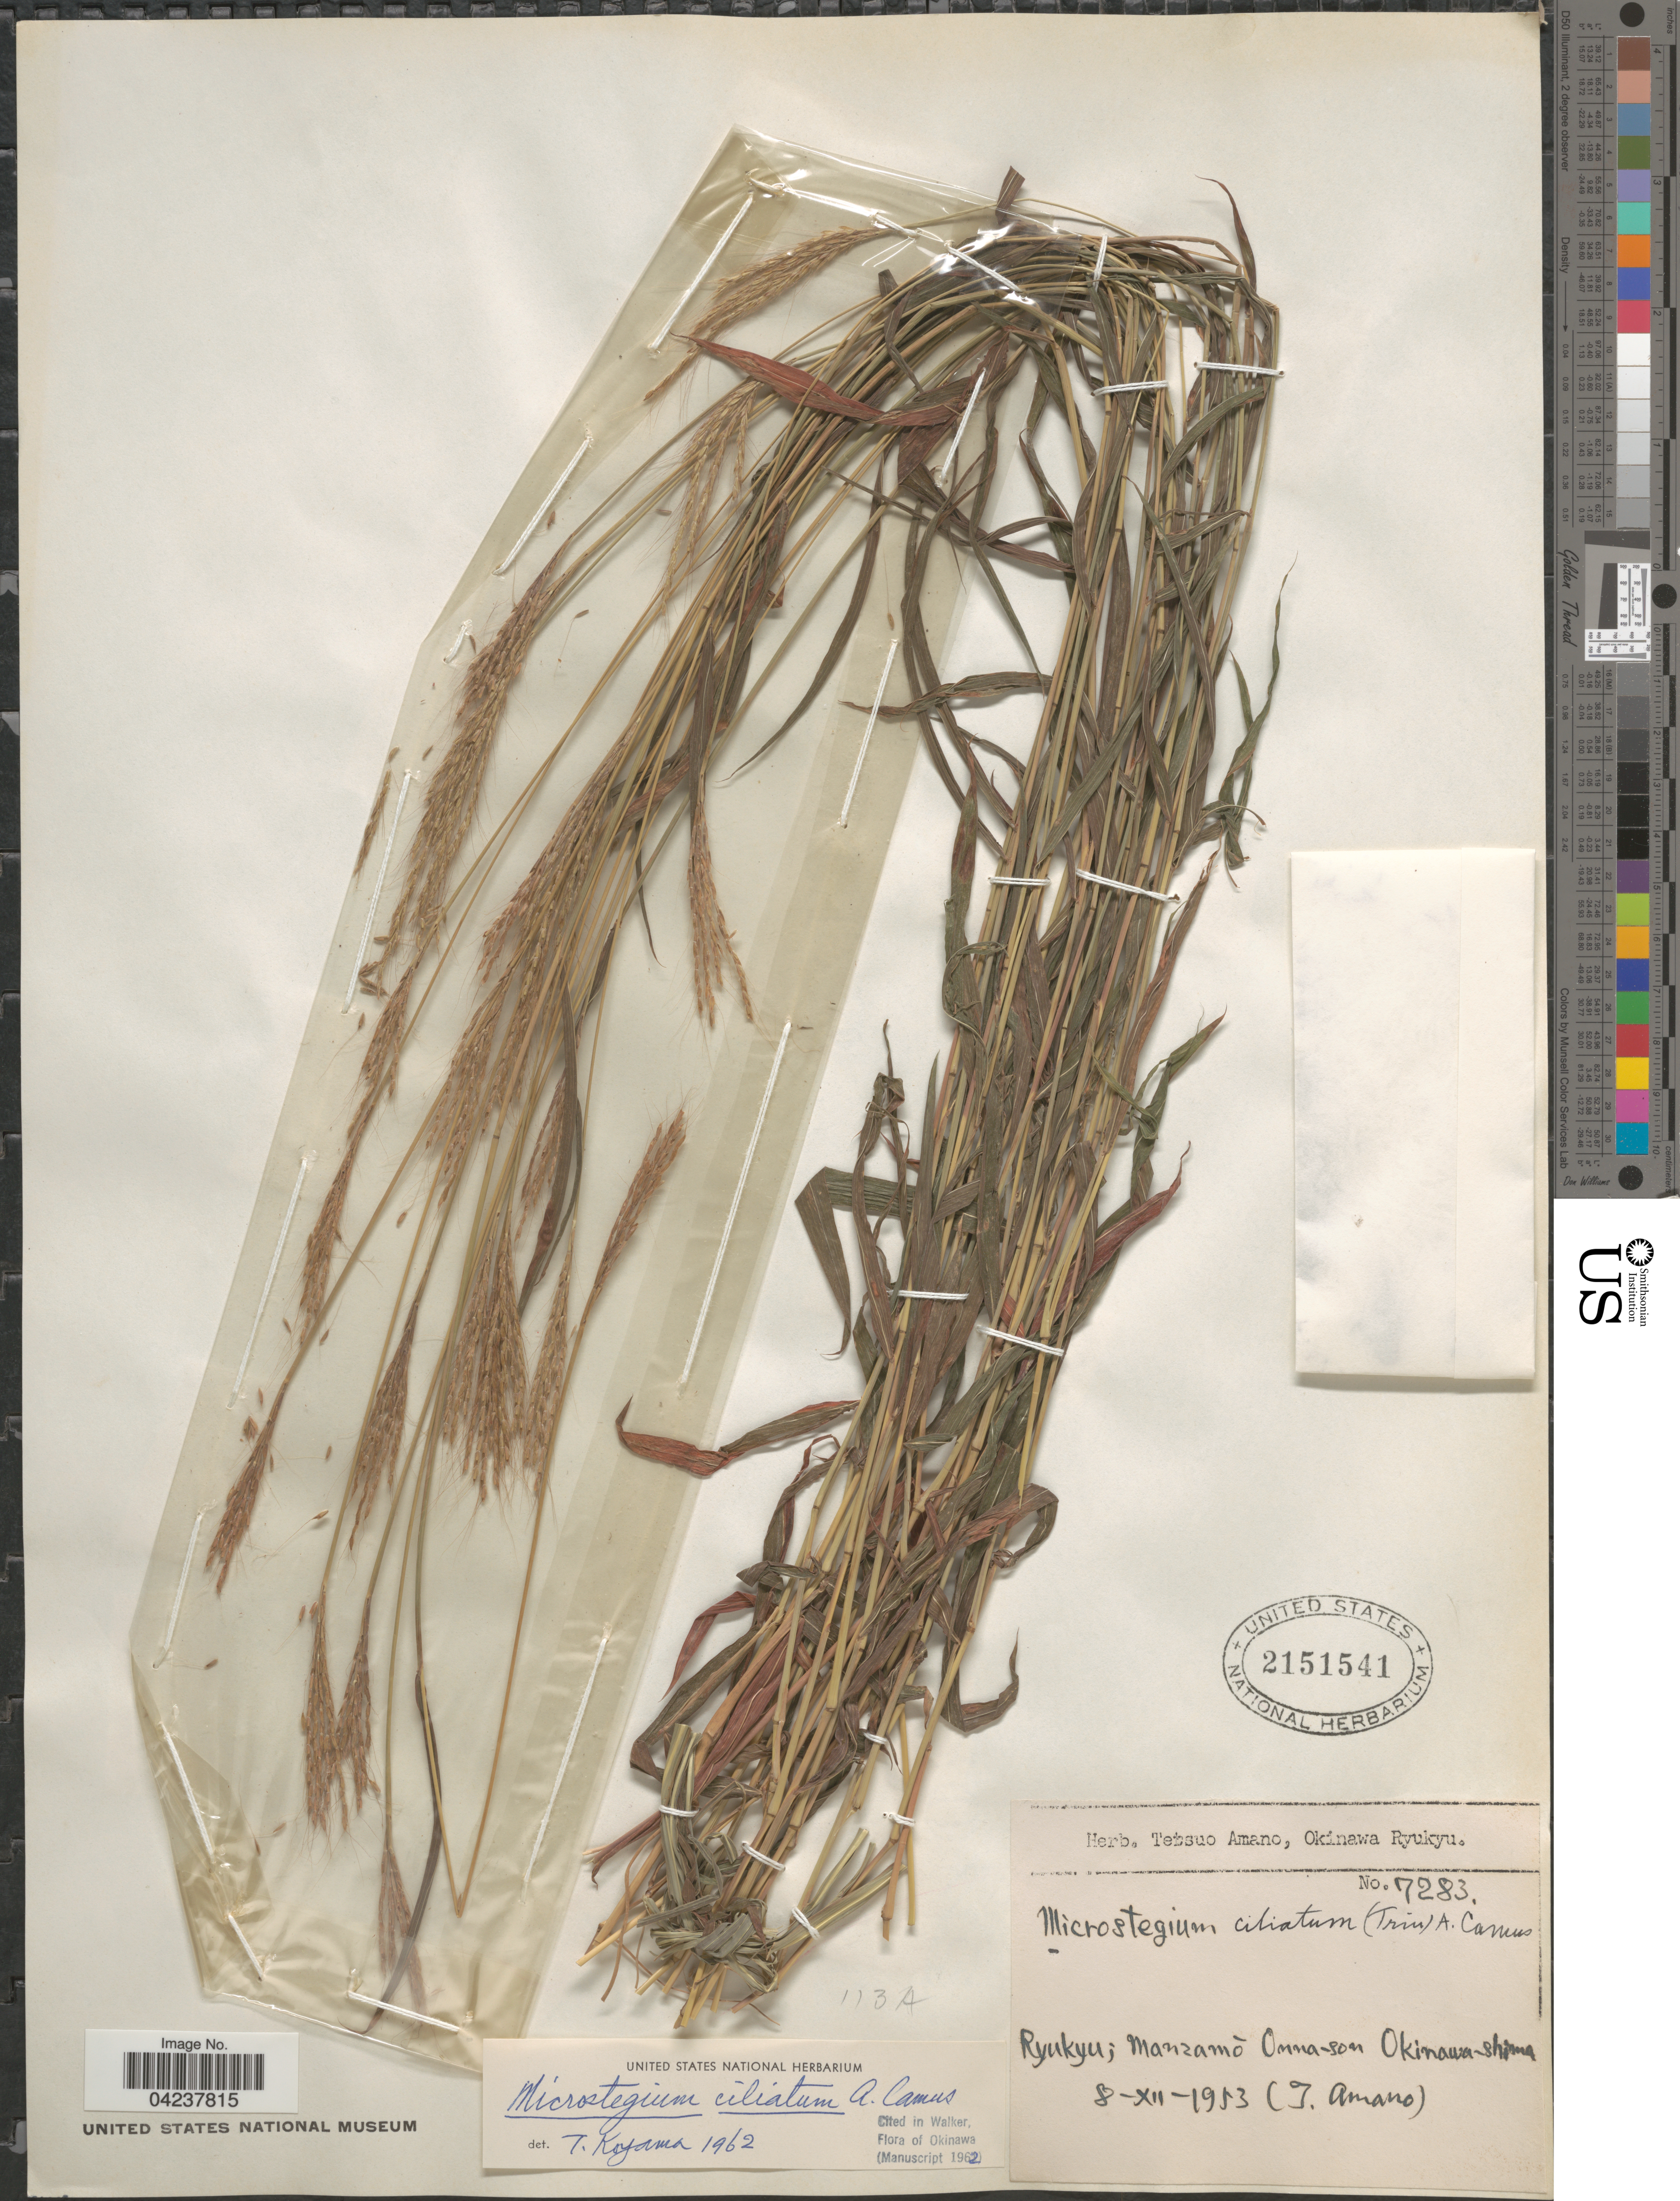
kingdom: Plantae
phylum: Tracheophyta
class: Liliopsida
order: Poales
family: Poaceae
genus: Microstegium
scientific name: Microstegium ciliatum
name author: (Trin.) A. Camus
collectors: T. Amano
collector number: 7283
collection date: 1953-12-08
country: Japan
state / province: Okinawa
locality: Ryukyu; Manzamo Onna-son Okinawa-shima.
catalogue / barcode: US 2151541